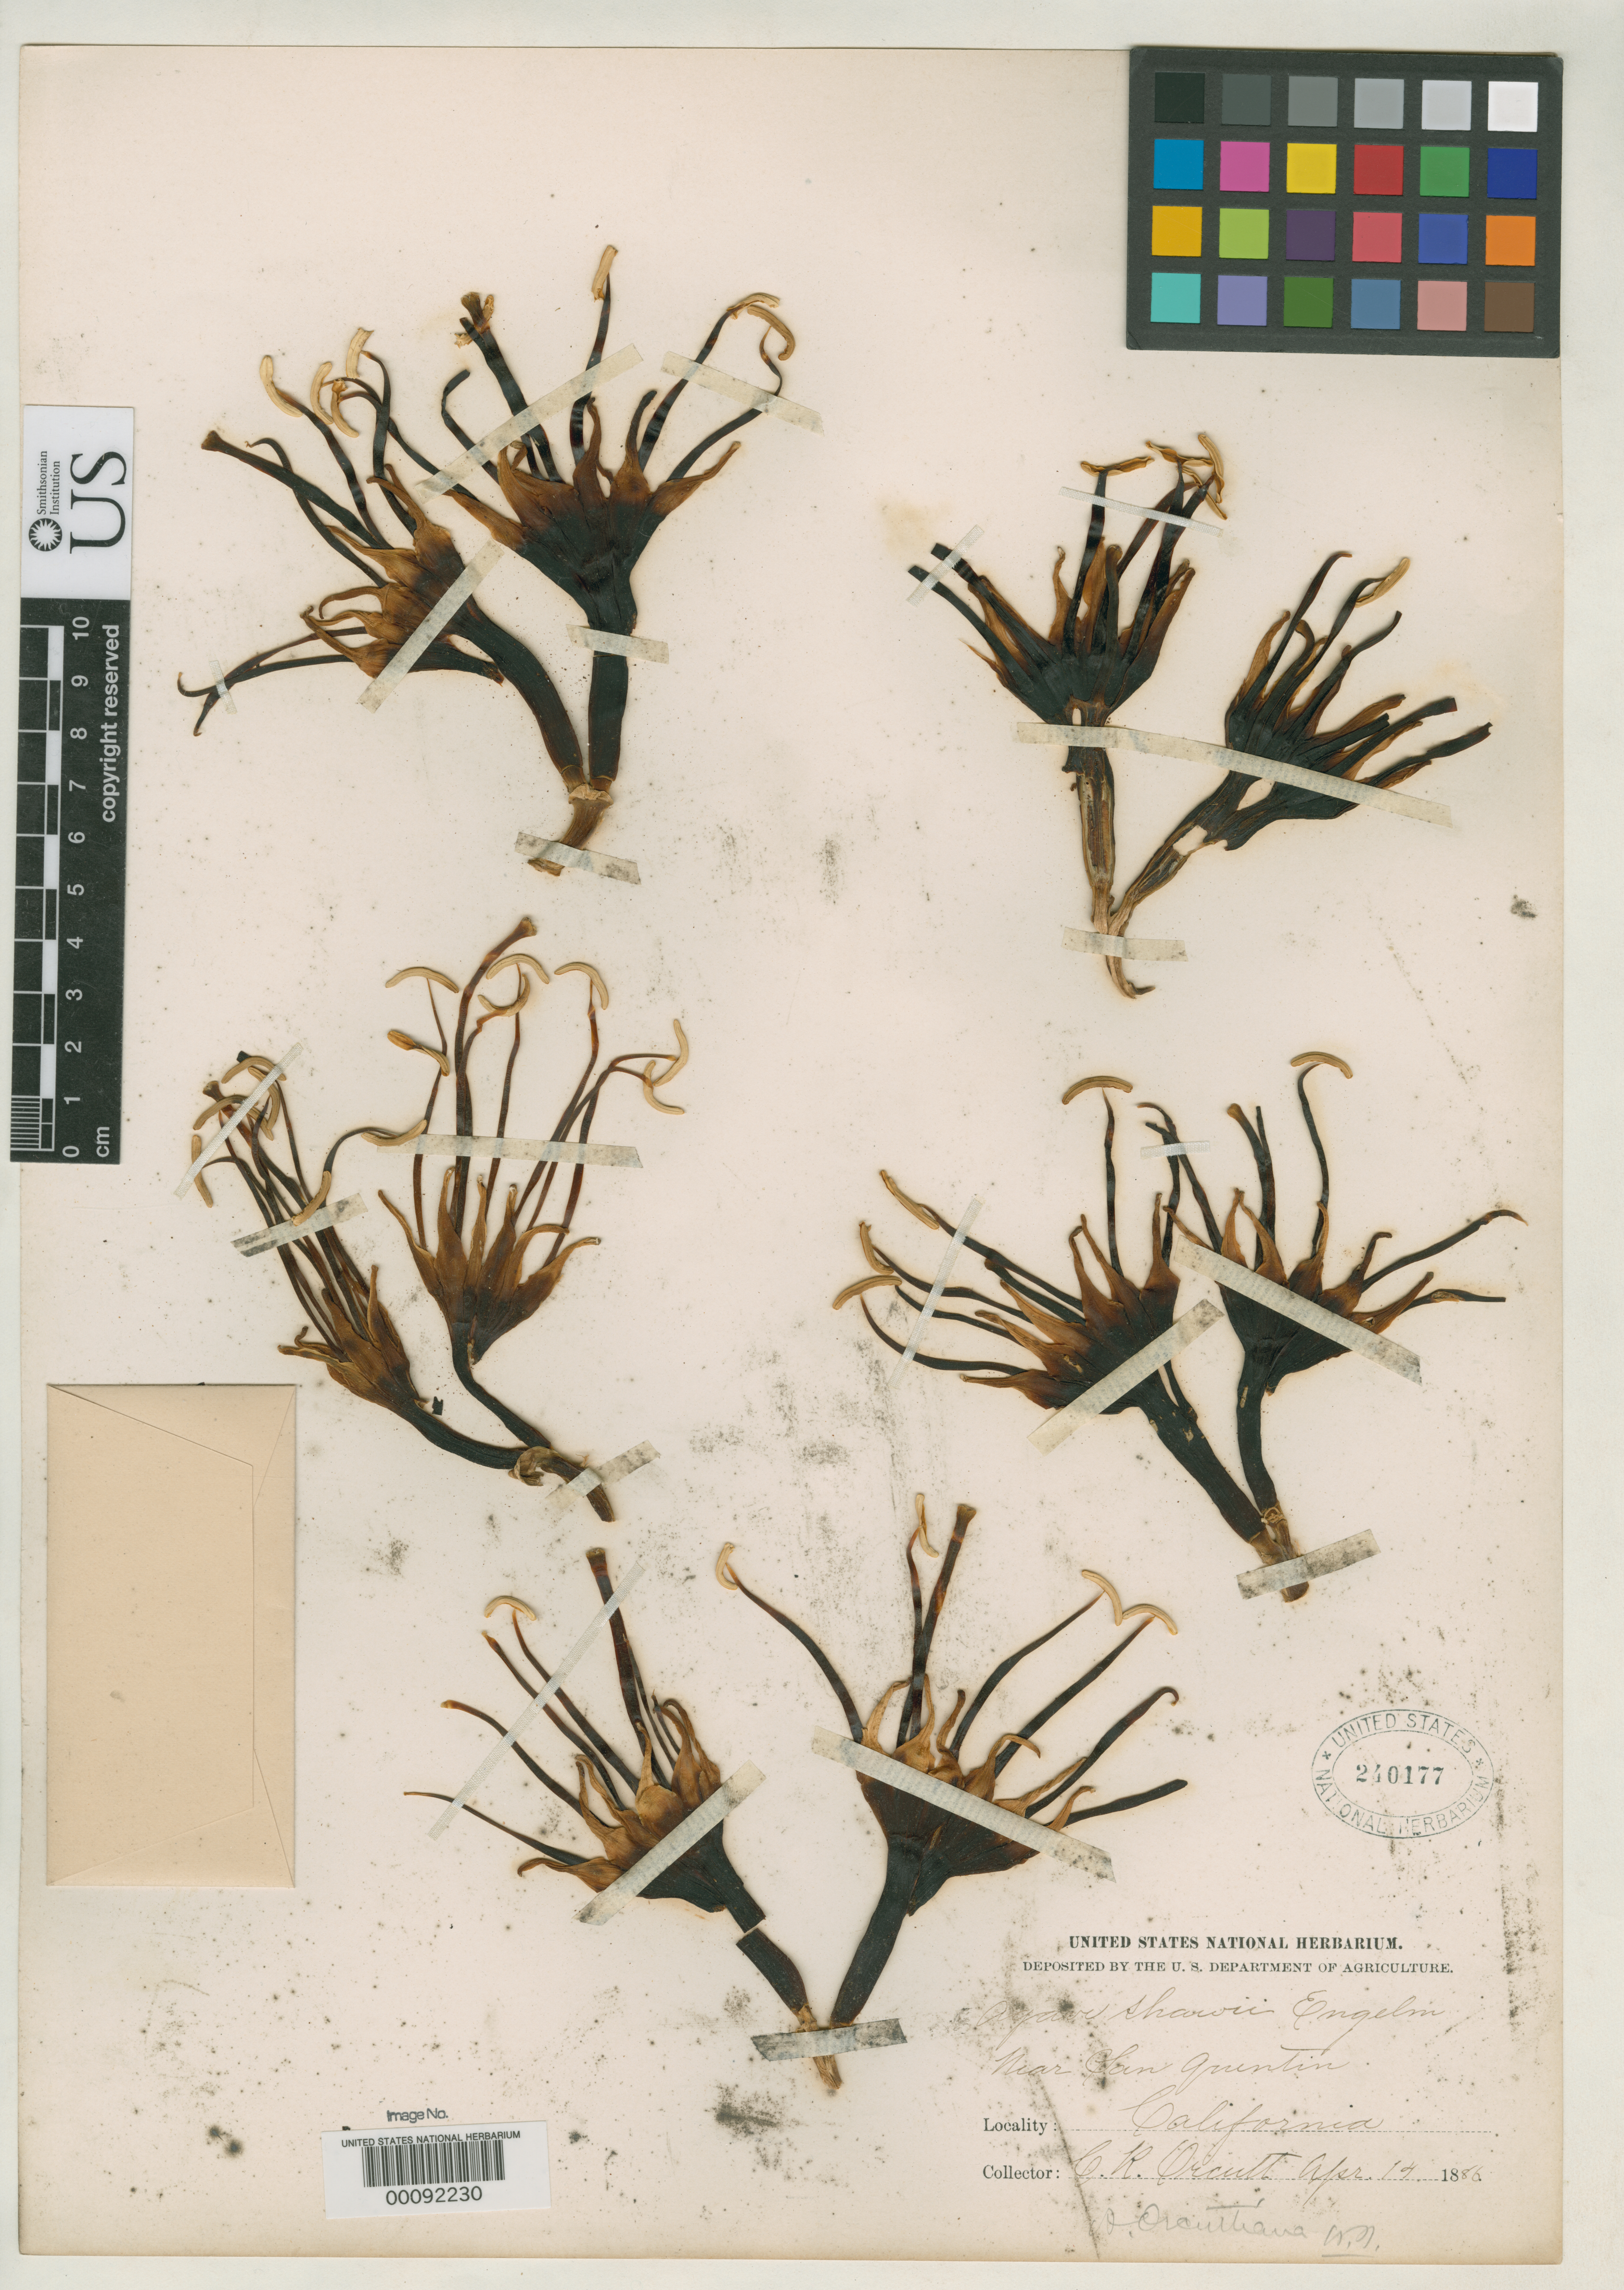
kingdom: Plantae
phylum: Tracheophyta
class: Liliopsida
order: Asparagales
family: Asparagaceae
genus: Agave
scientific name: Agave orcuttiana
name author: Trel.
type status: Holotype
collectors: C. R. Orcutt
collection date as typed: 14 Apr 1886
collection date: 1886-04-14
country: Mexico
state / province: Baja California Norte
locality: San Quintin.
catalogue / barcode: US 240177